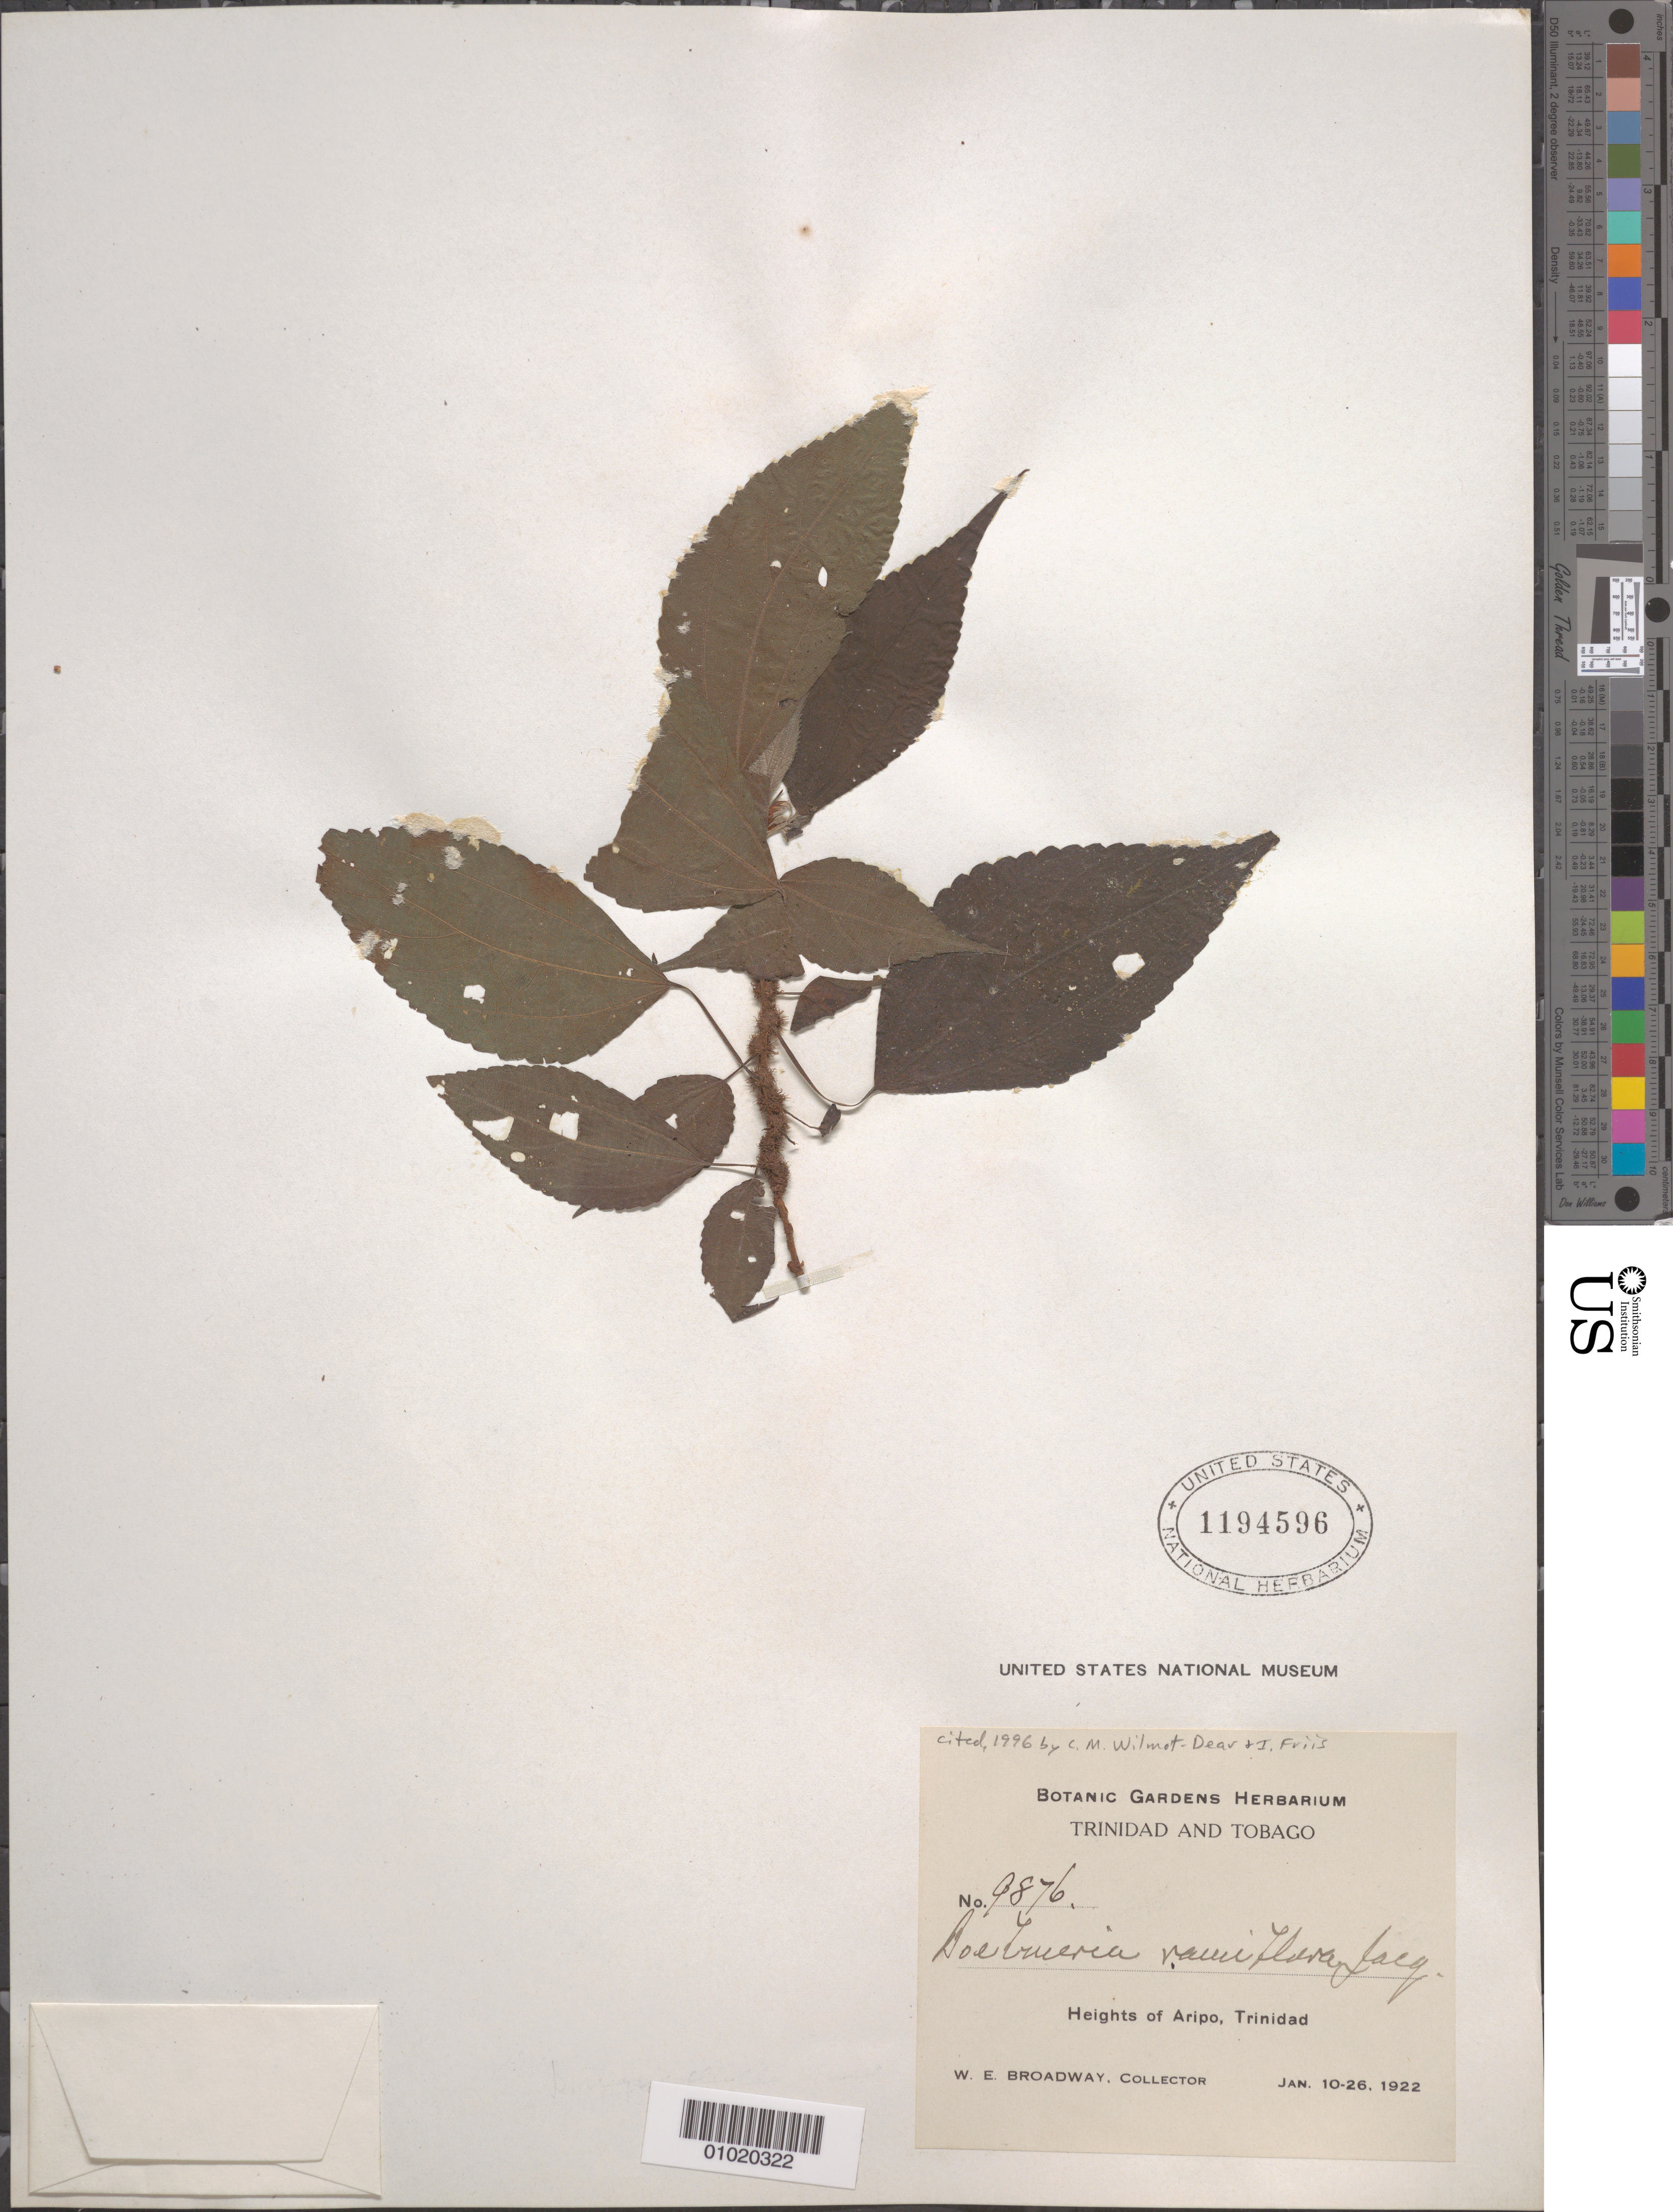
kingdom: Plantae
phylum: Tracheophyta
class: Magnoliopsida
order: Rosales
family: Urticaceae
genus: Boehmeria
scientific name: Boehmeria ramiflora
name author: Jacq.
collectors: W. E. Broadway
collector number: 9876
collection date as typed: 10 Jan 1922 to 26 Jan 1922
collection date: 1922-01-10/1922-01-26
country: Trinidad and Tobago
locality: Heights of Aripo, Trinidad.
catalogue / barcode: US 1194596